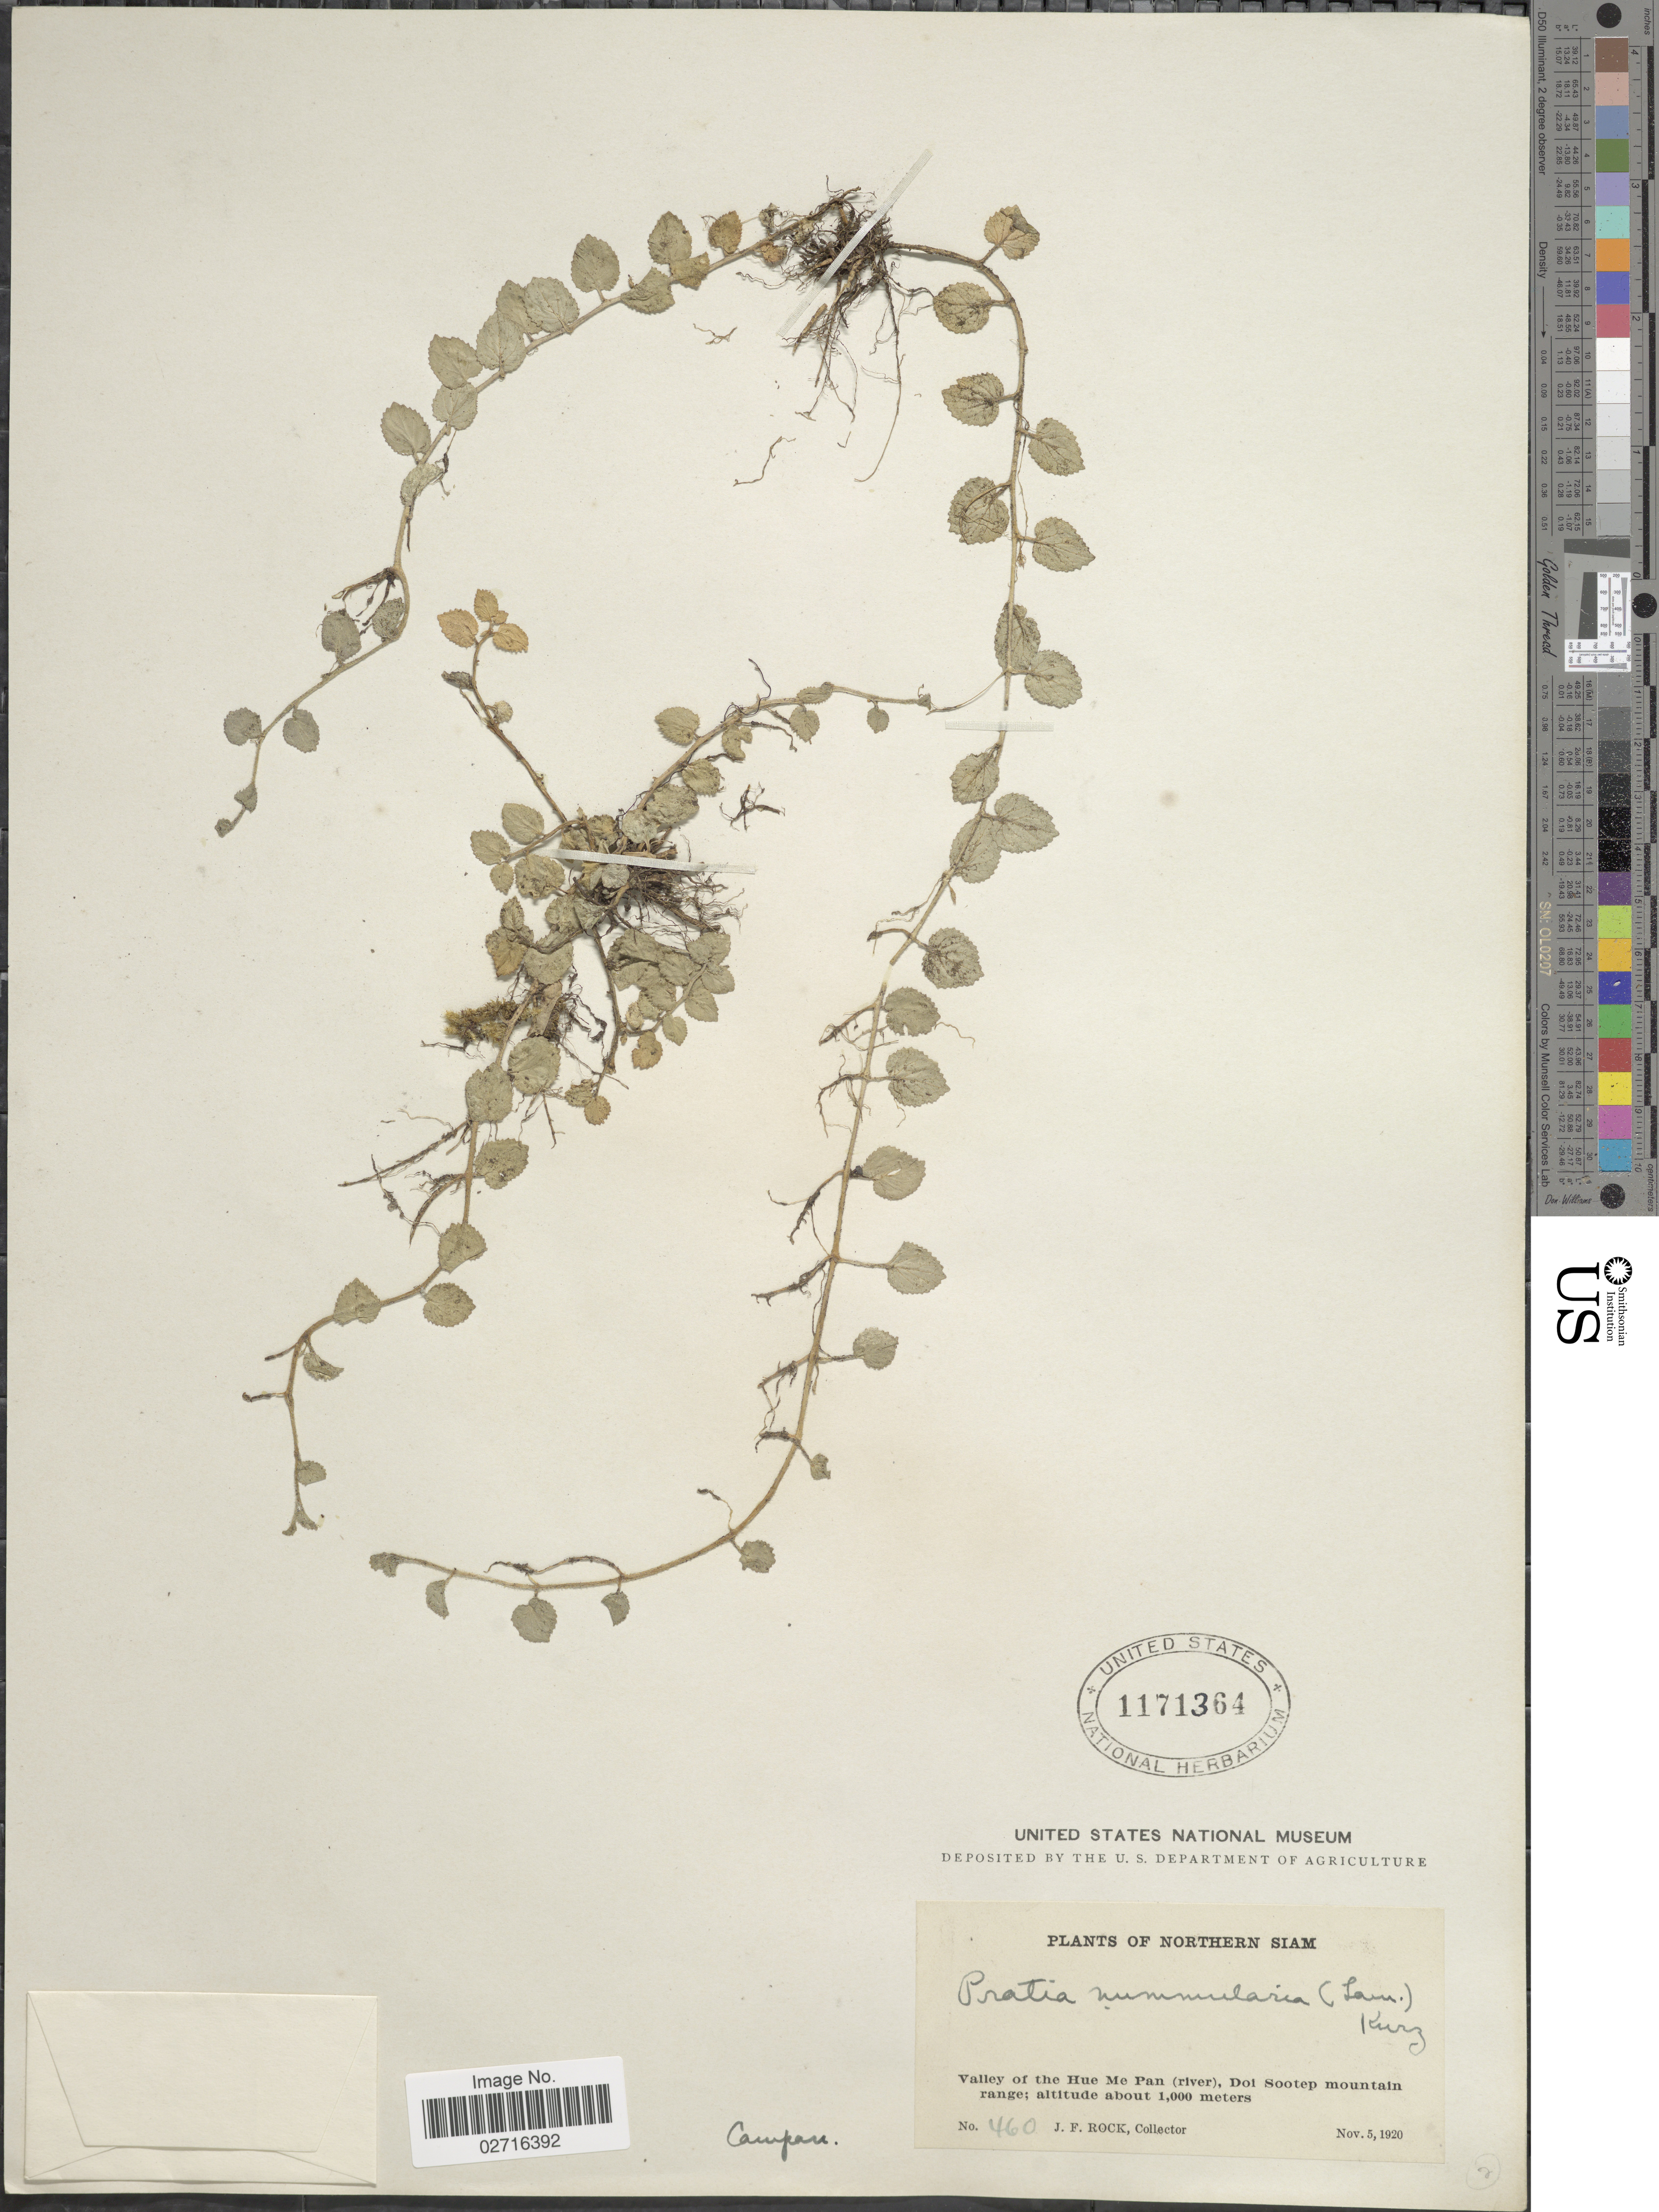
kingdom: Plantae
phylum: Tracheophyta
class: Magnoliopsida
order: Asterales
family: Campanulaceae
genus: Pratia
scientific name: Pratia nummularia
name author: (Lam.) A. Braun & Asch.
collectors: J. F. Rock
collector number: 460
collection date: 1920-11-05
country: Thailand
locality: Northern Siam, Valley of the Hue Me Pan (river), Doi Sootep mountain range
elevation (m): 1000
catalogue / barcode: US 1171364